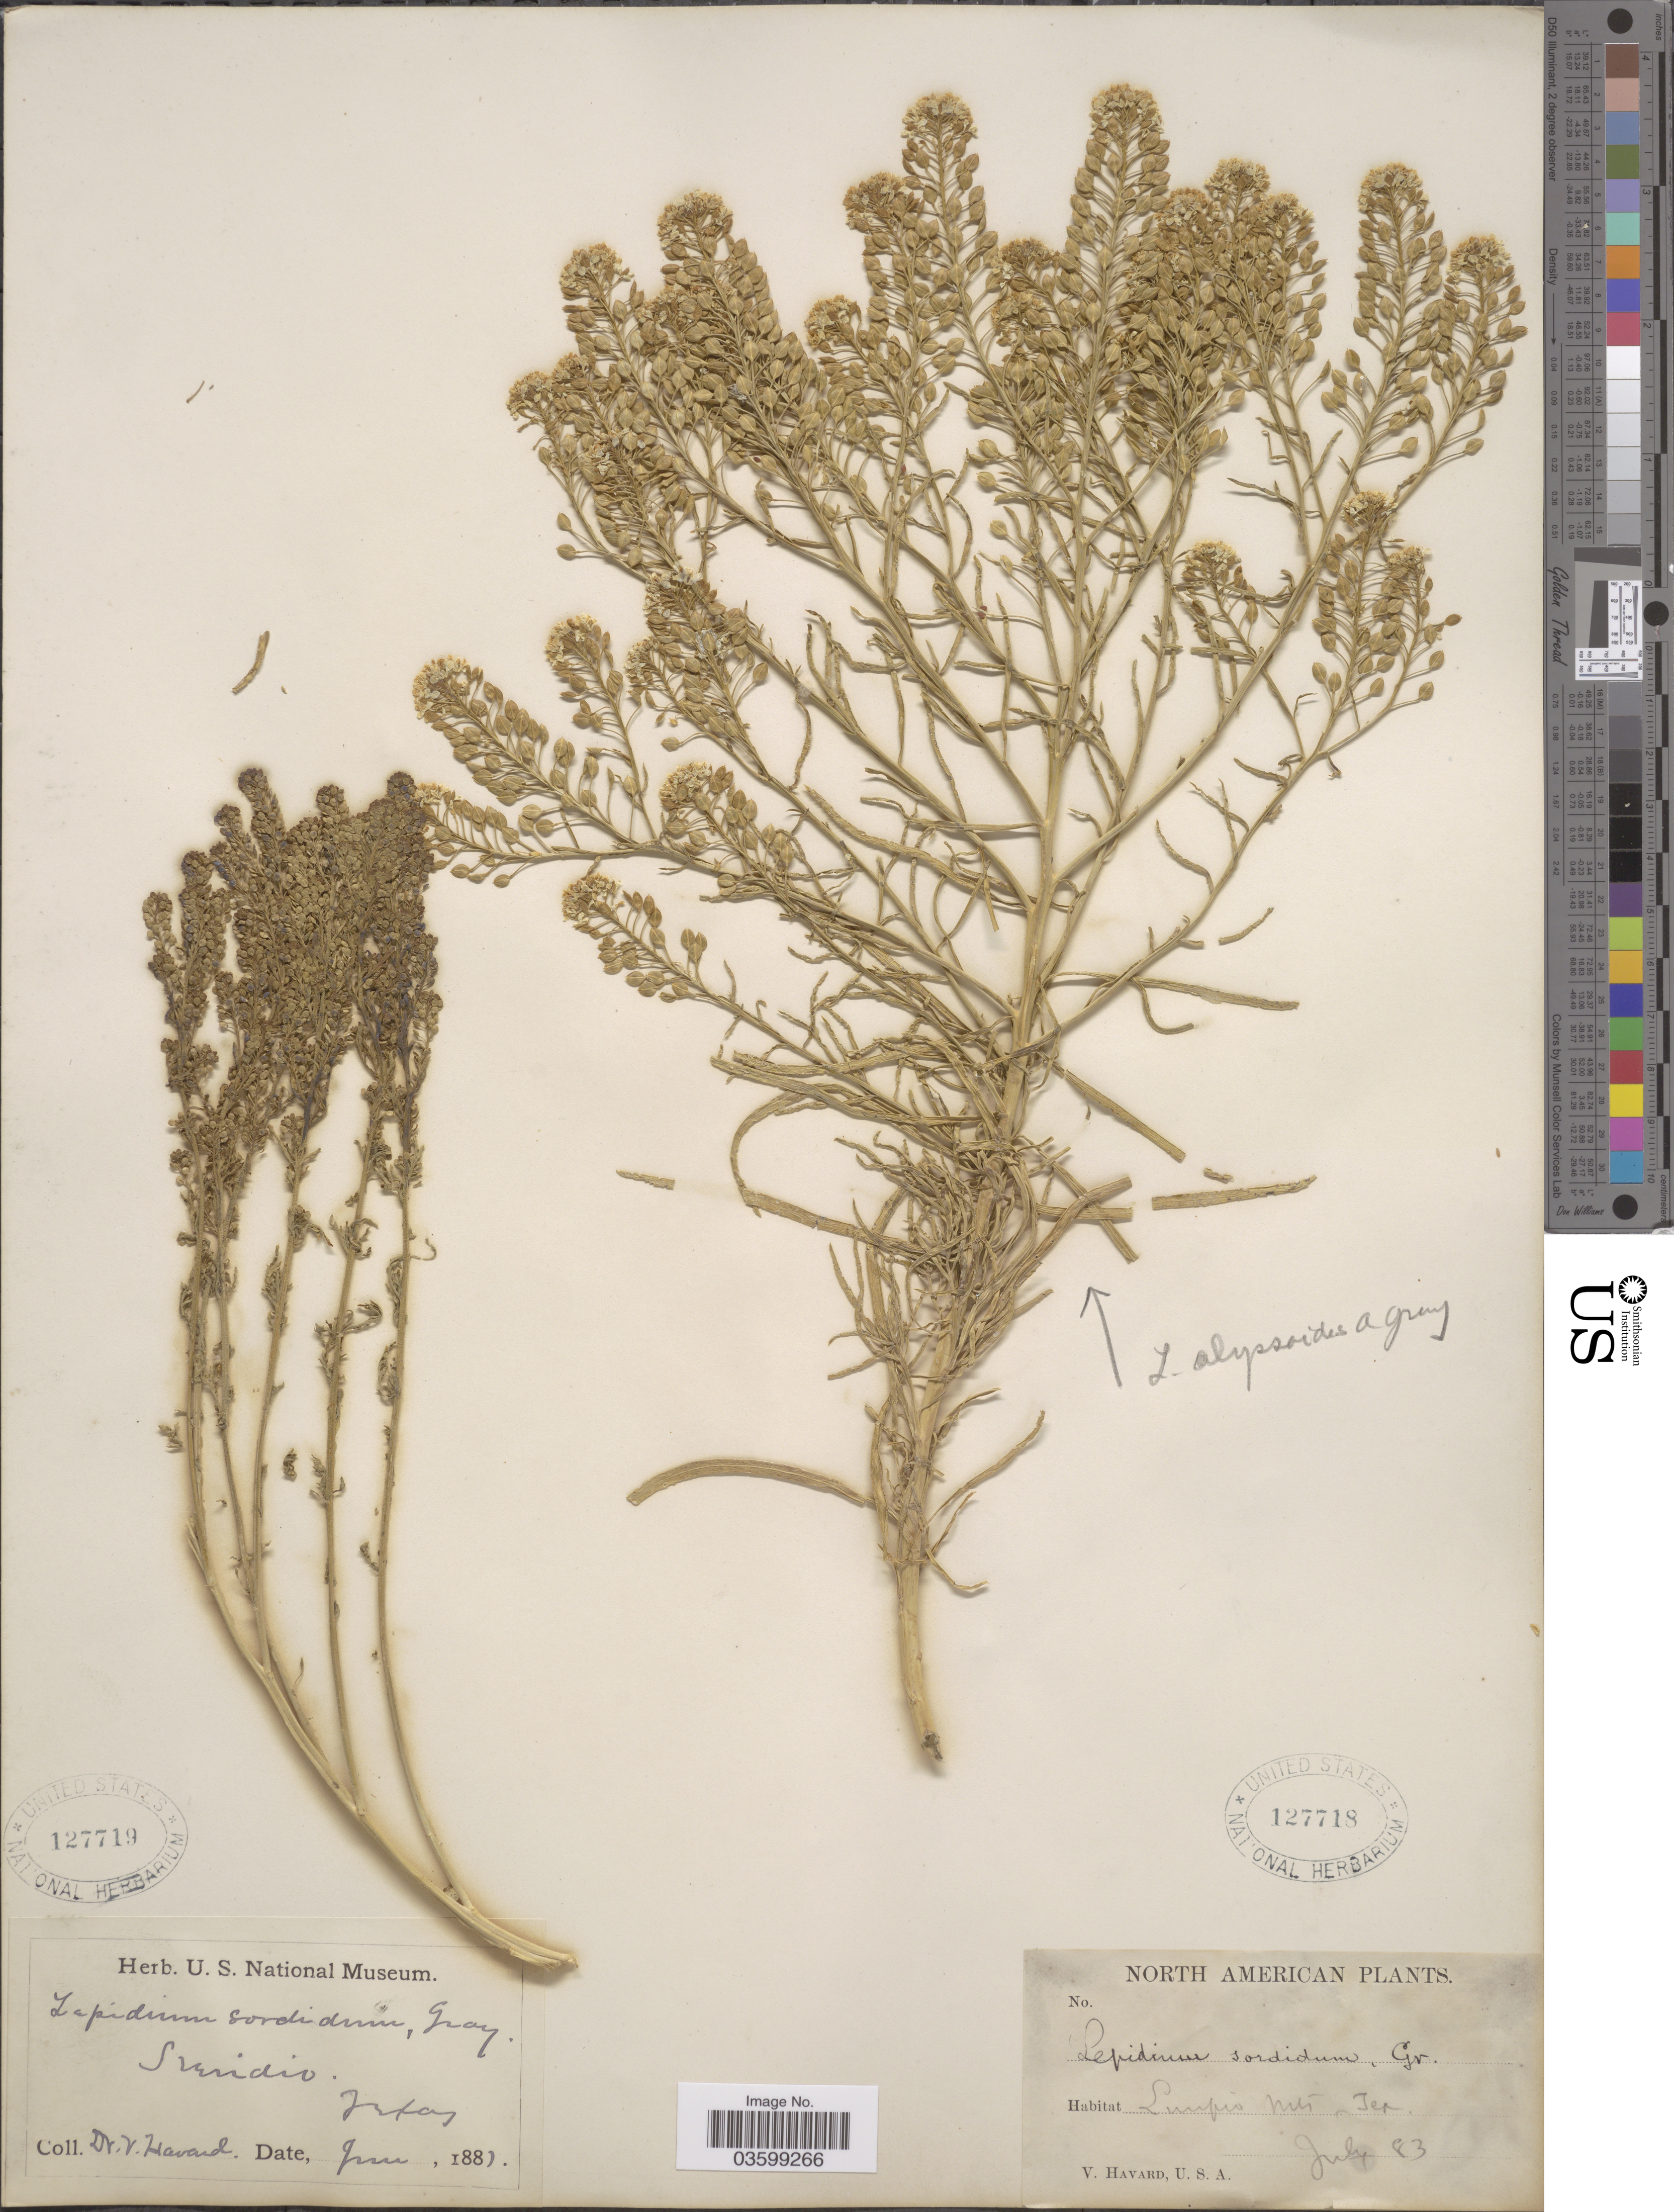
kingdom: Plantae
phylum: Tracheophyta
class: Magnoliopsida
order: Brassicales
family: Brassicaceae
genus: Lepidium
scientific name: Lepidium sordidum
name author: A. Gray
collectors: V. Havard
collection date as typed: Transcribed d/m/y: /7/83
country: United States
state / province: Texas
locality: Limpia mts.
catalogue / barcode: US 127718-2